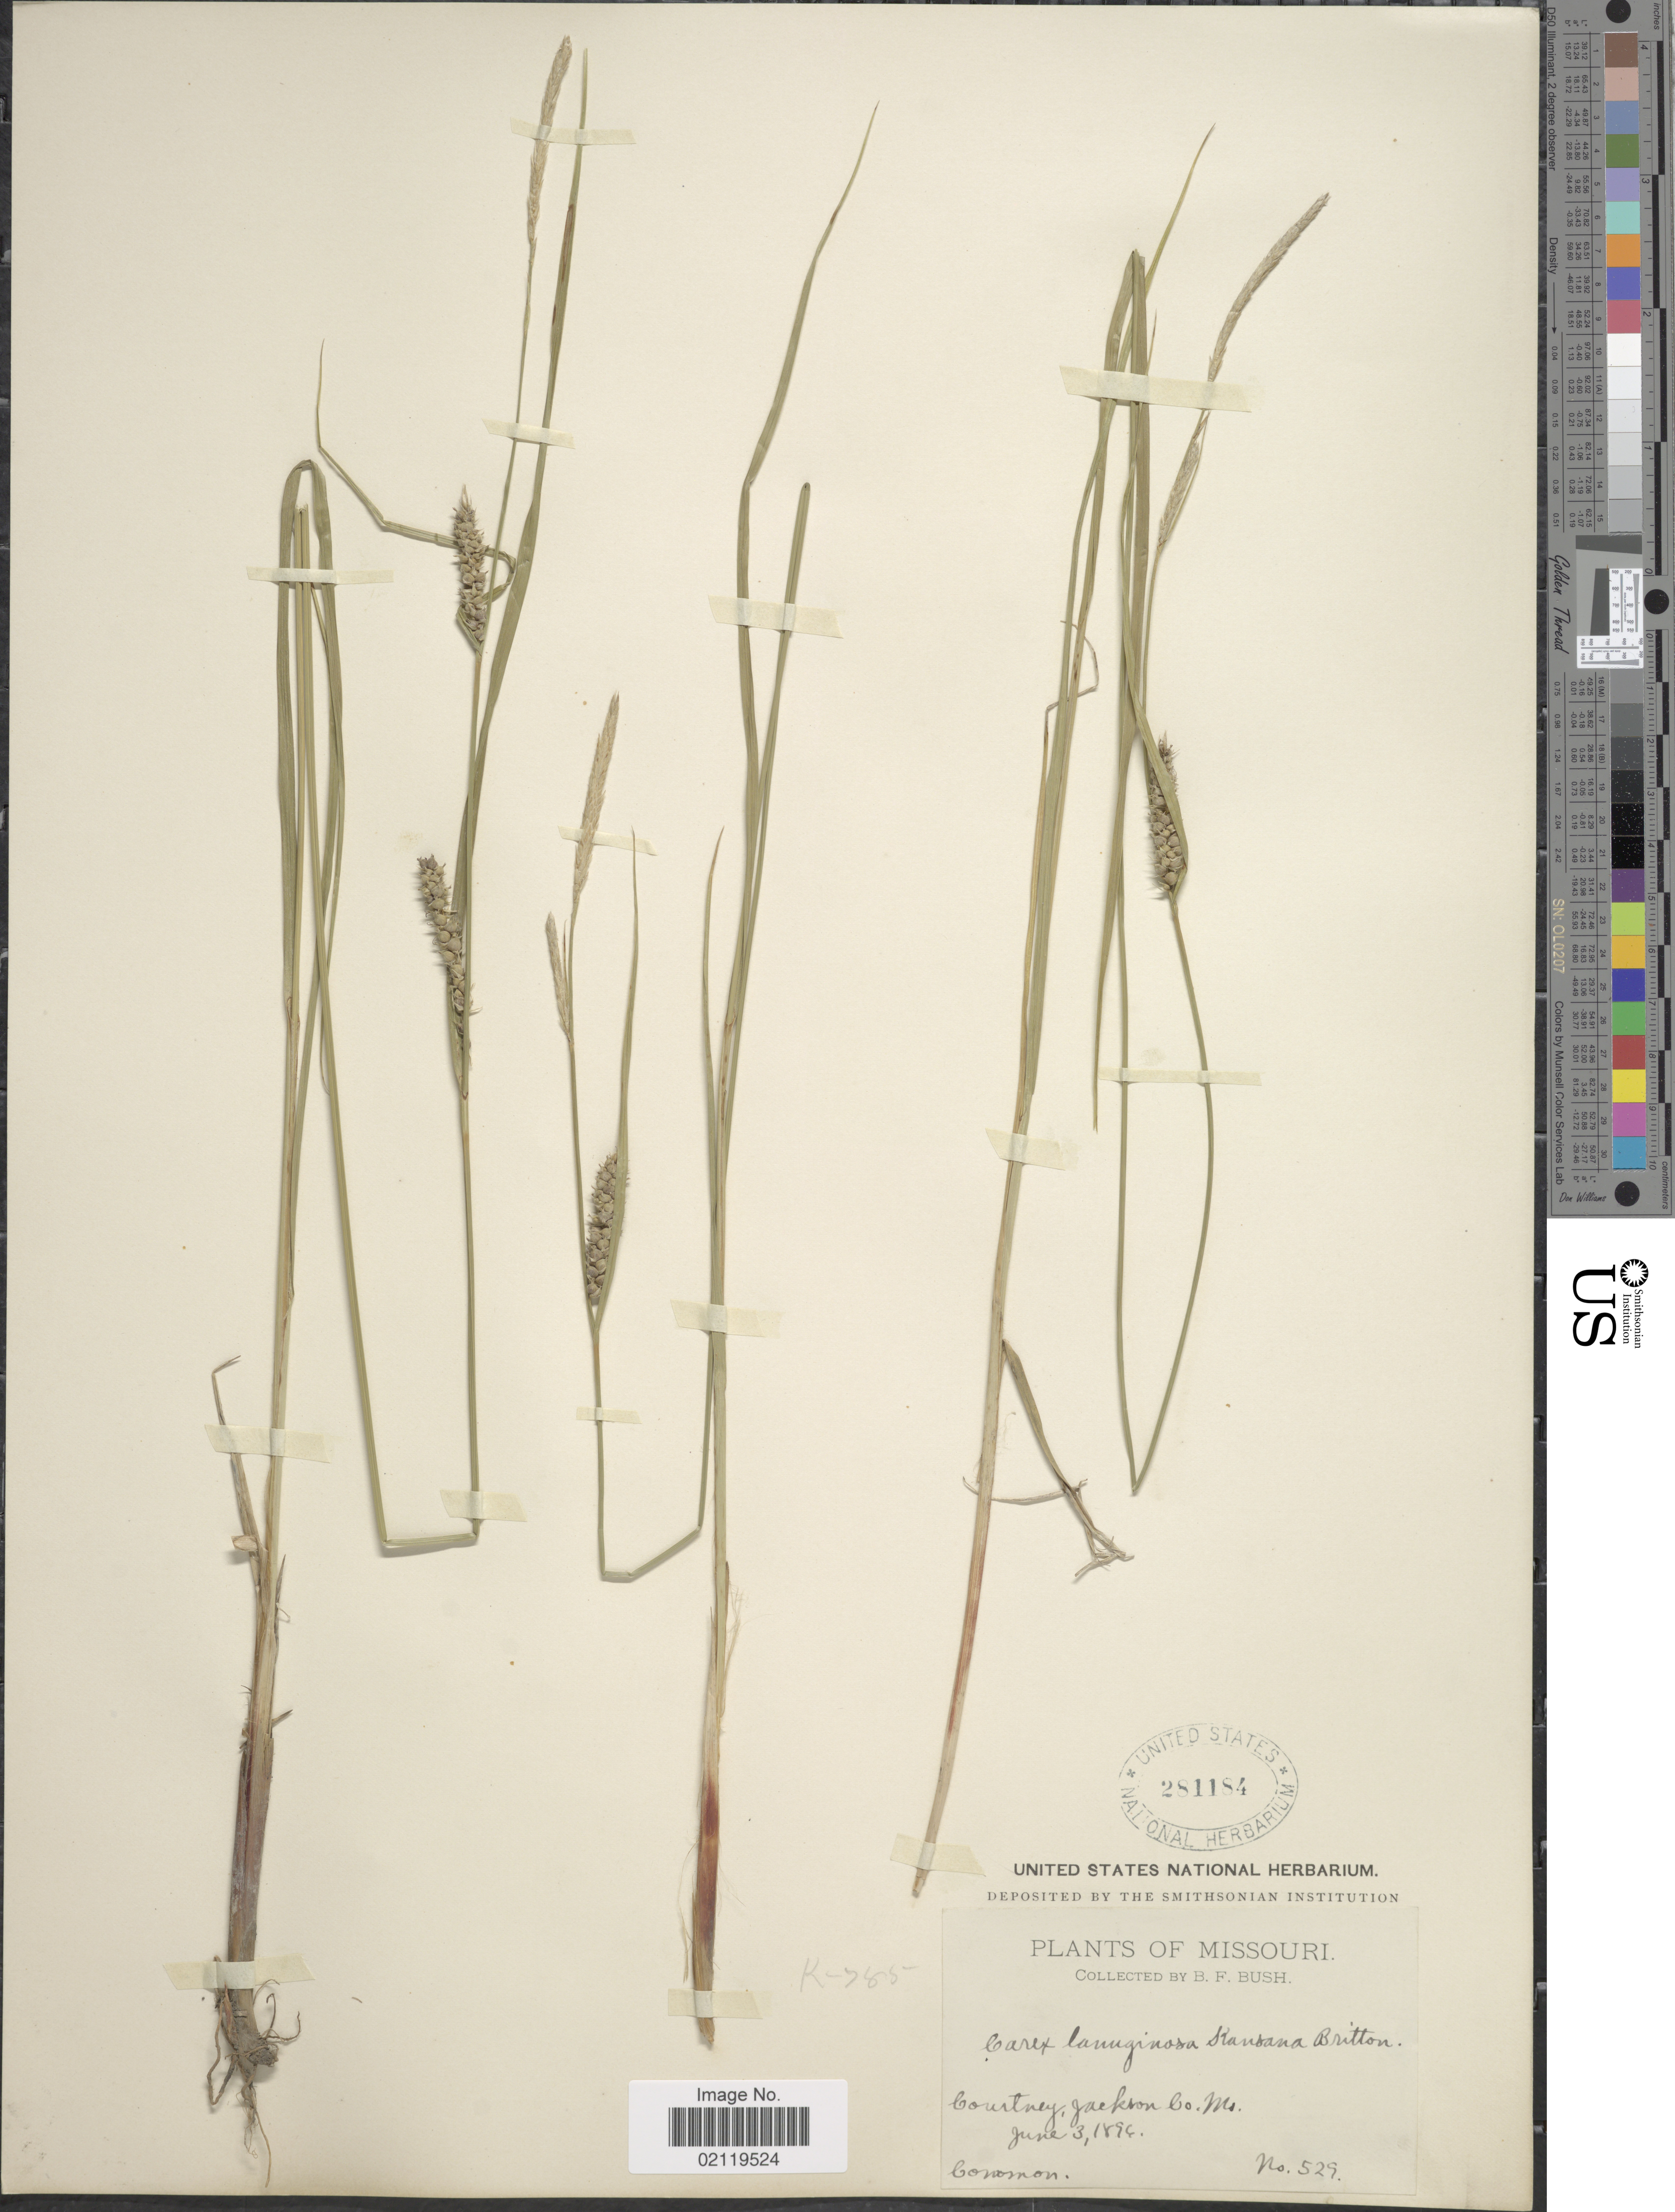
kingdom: Plantae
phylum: Tracheophyta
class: Liliopsida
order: Poales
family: Cyperaceae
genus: Carex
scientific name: Carex pellita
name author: Muhl. ex Willd.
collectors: B. F. Bush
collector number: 529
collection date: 1894-06-03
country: United States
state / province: Missouri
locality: Courtney, Jackson Co. Mo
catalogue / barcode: US 281184